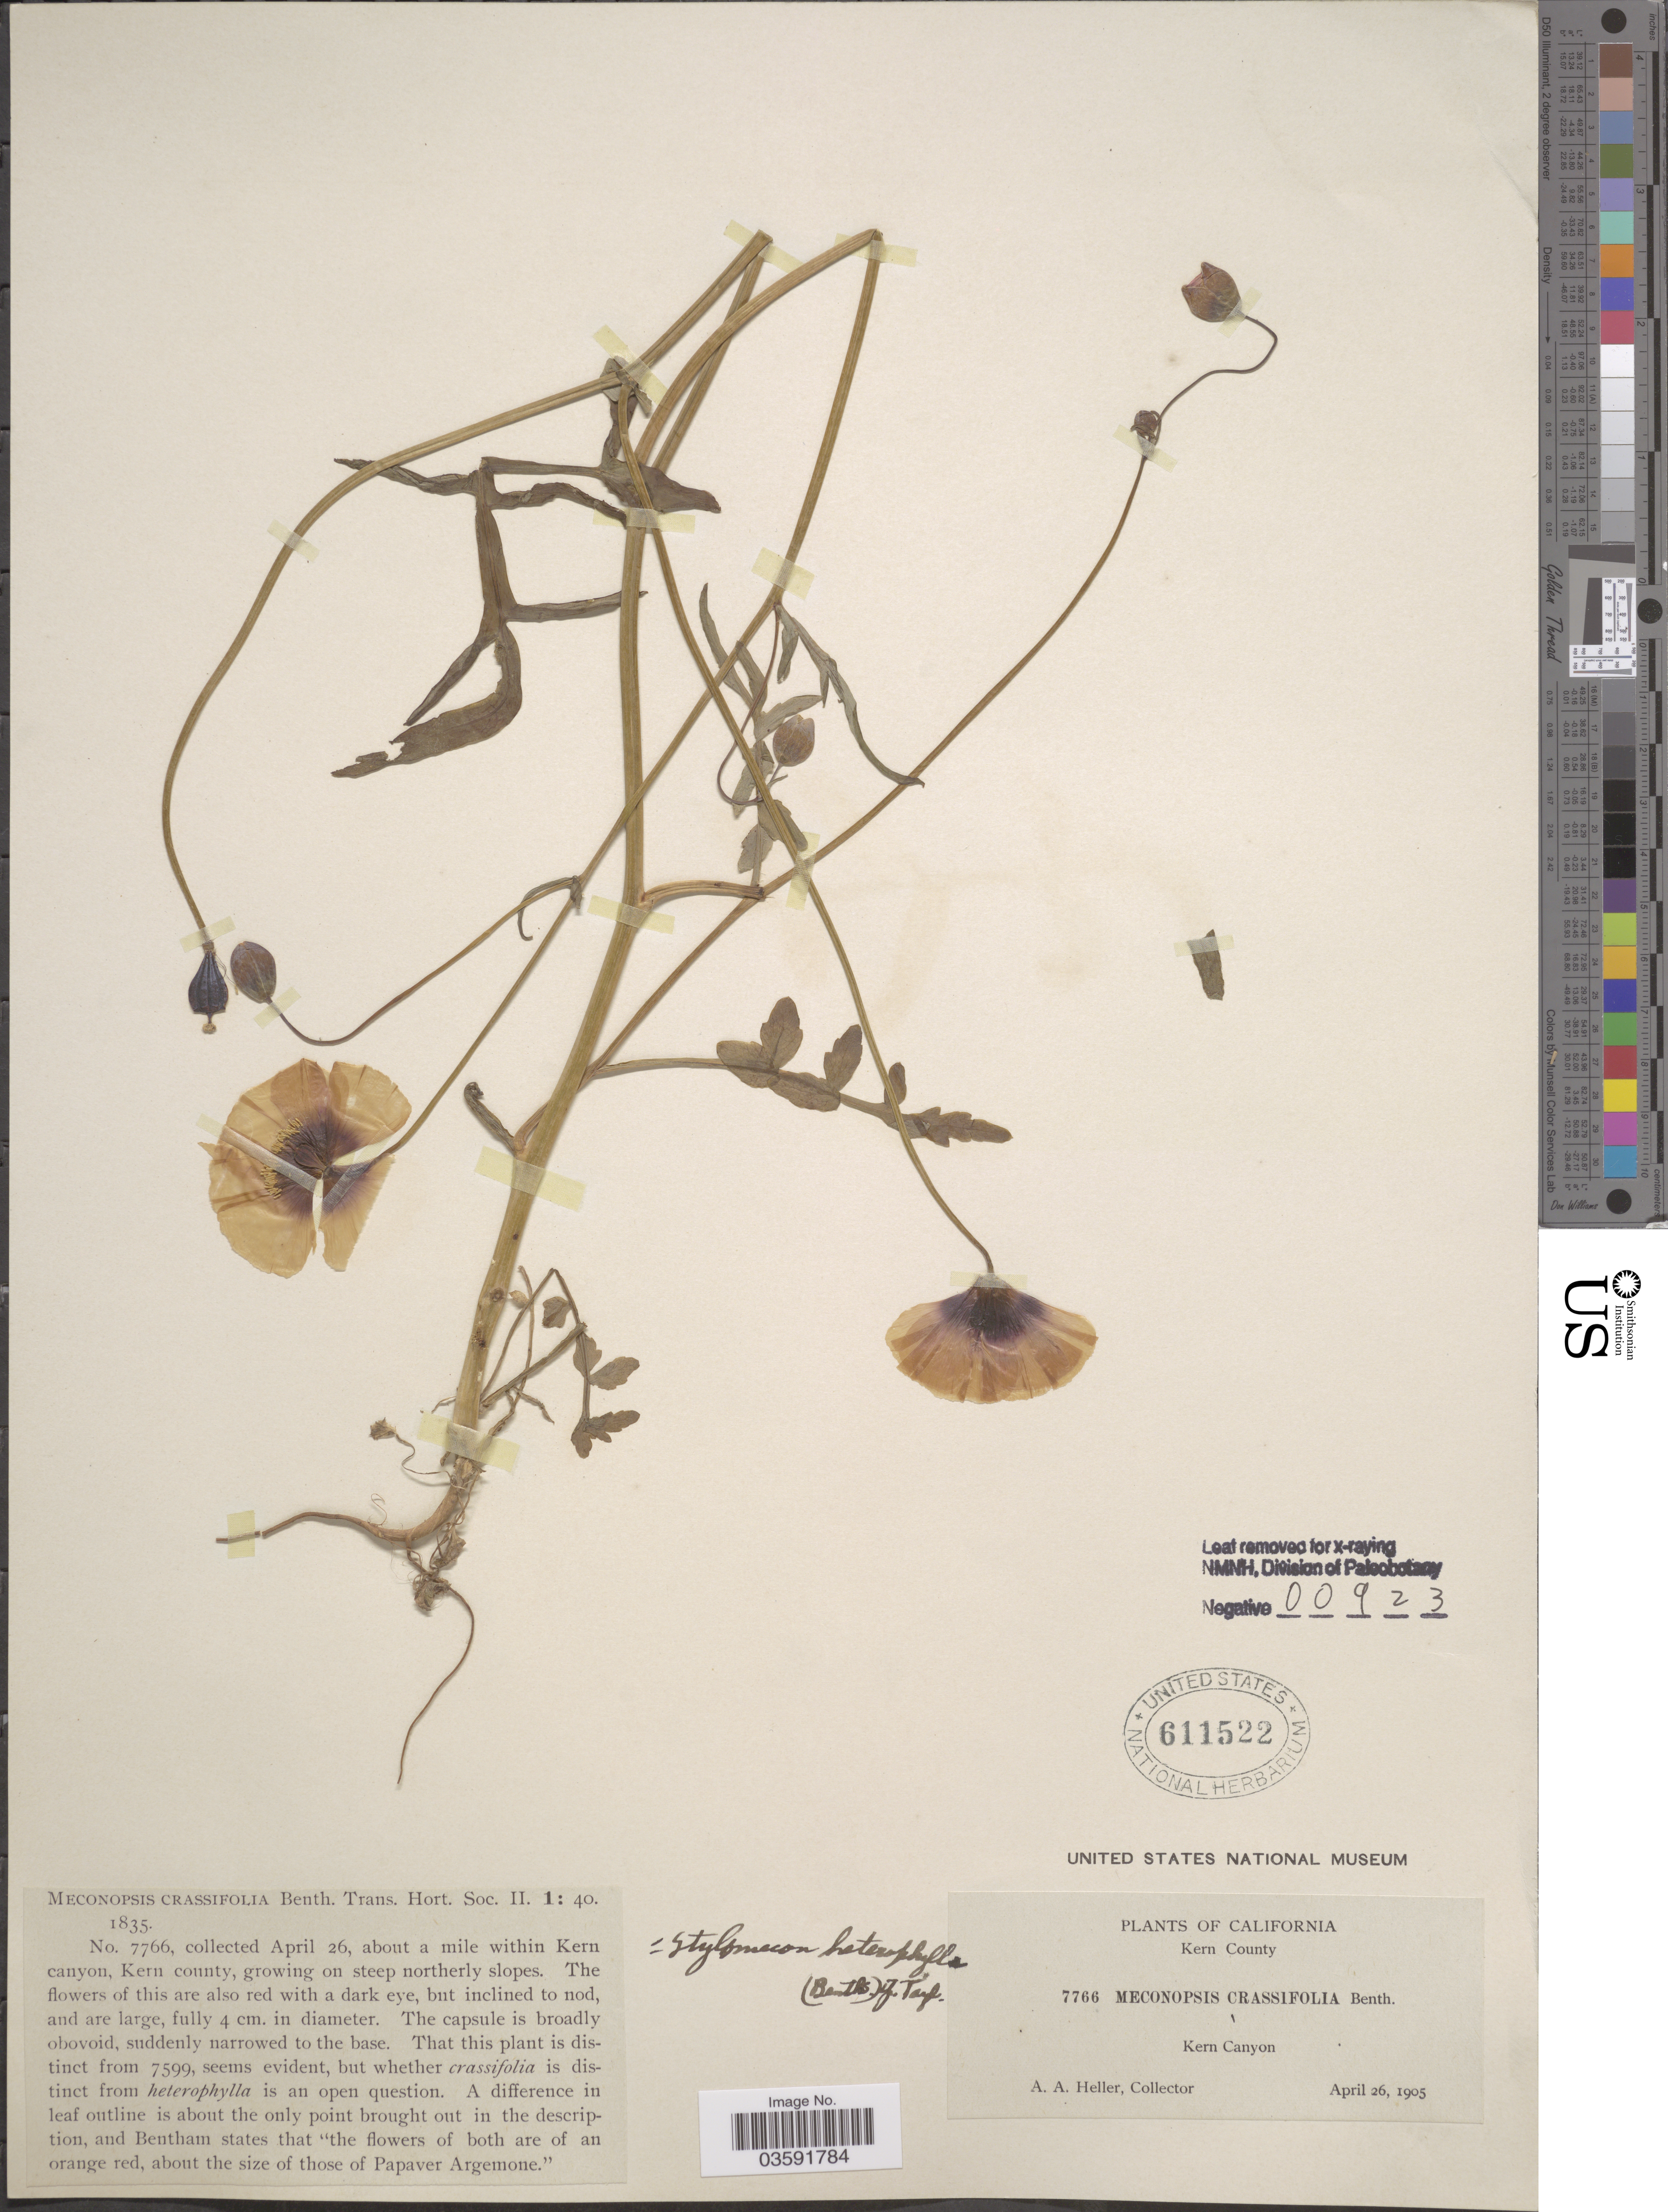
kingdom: Plantae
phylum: Tracheophyta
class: Magnoliopsida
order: Ranunculales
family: Papaveraceae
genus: Papaver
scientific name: Papaver heterophyllum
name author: (Benth.) Greene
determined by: Strong, M. T., (US), Smithsonian Institution - National Museum of Natural History (UNITED STATES)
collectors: A. A. Heller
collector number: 7766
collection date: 1905-04-26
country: United States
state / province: California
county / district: Kern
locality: Kern County. Kern Canyon.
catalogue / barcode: US 611522